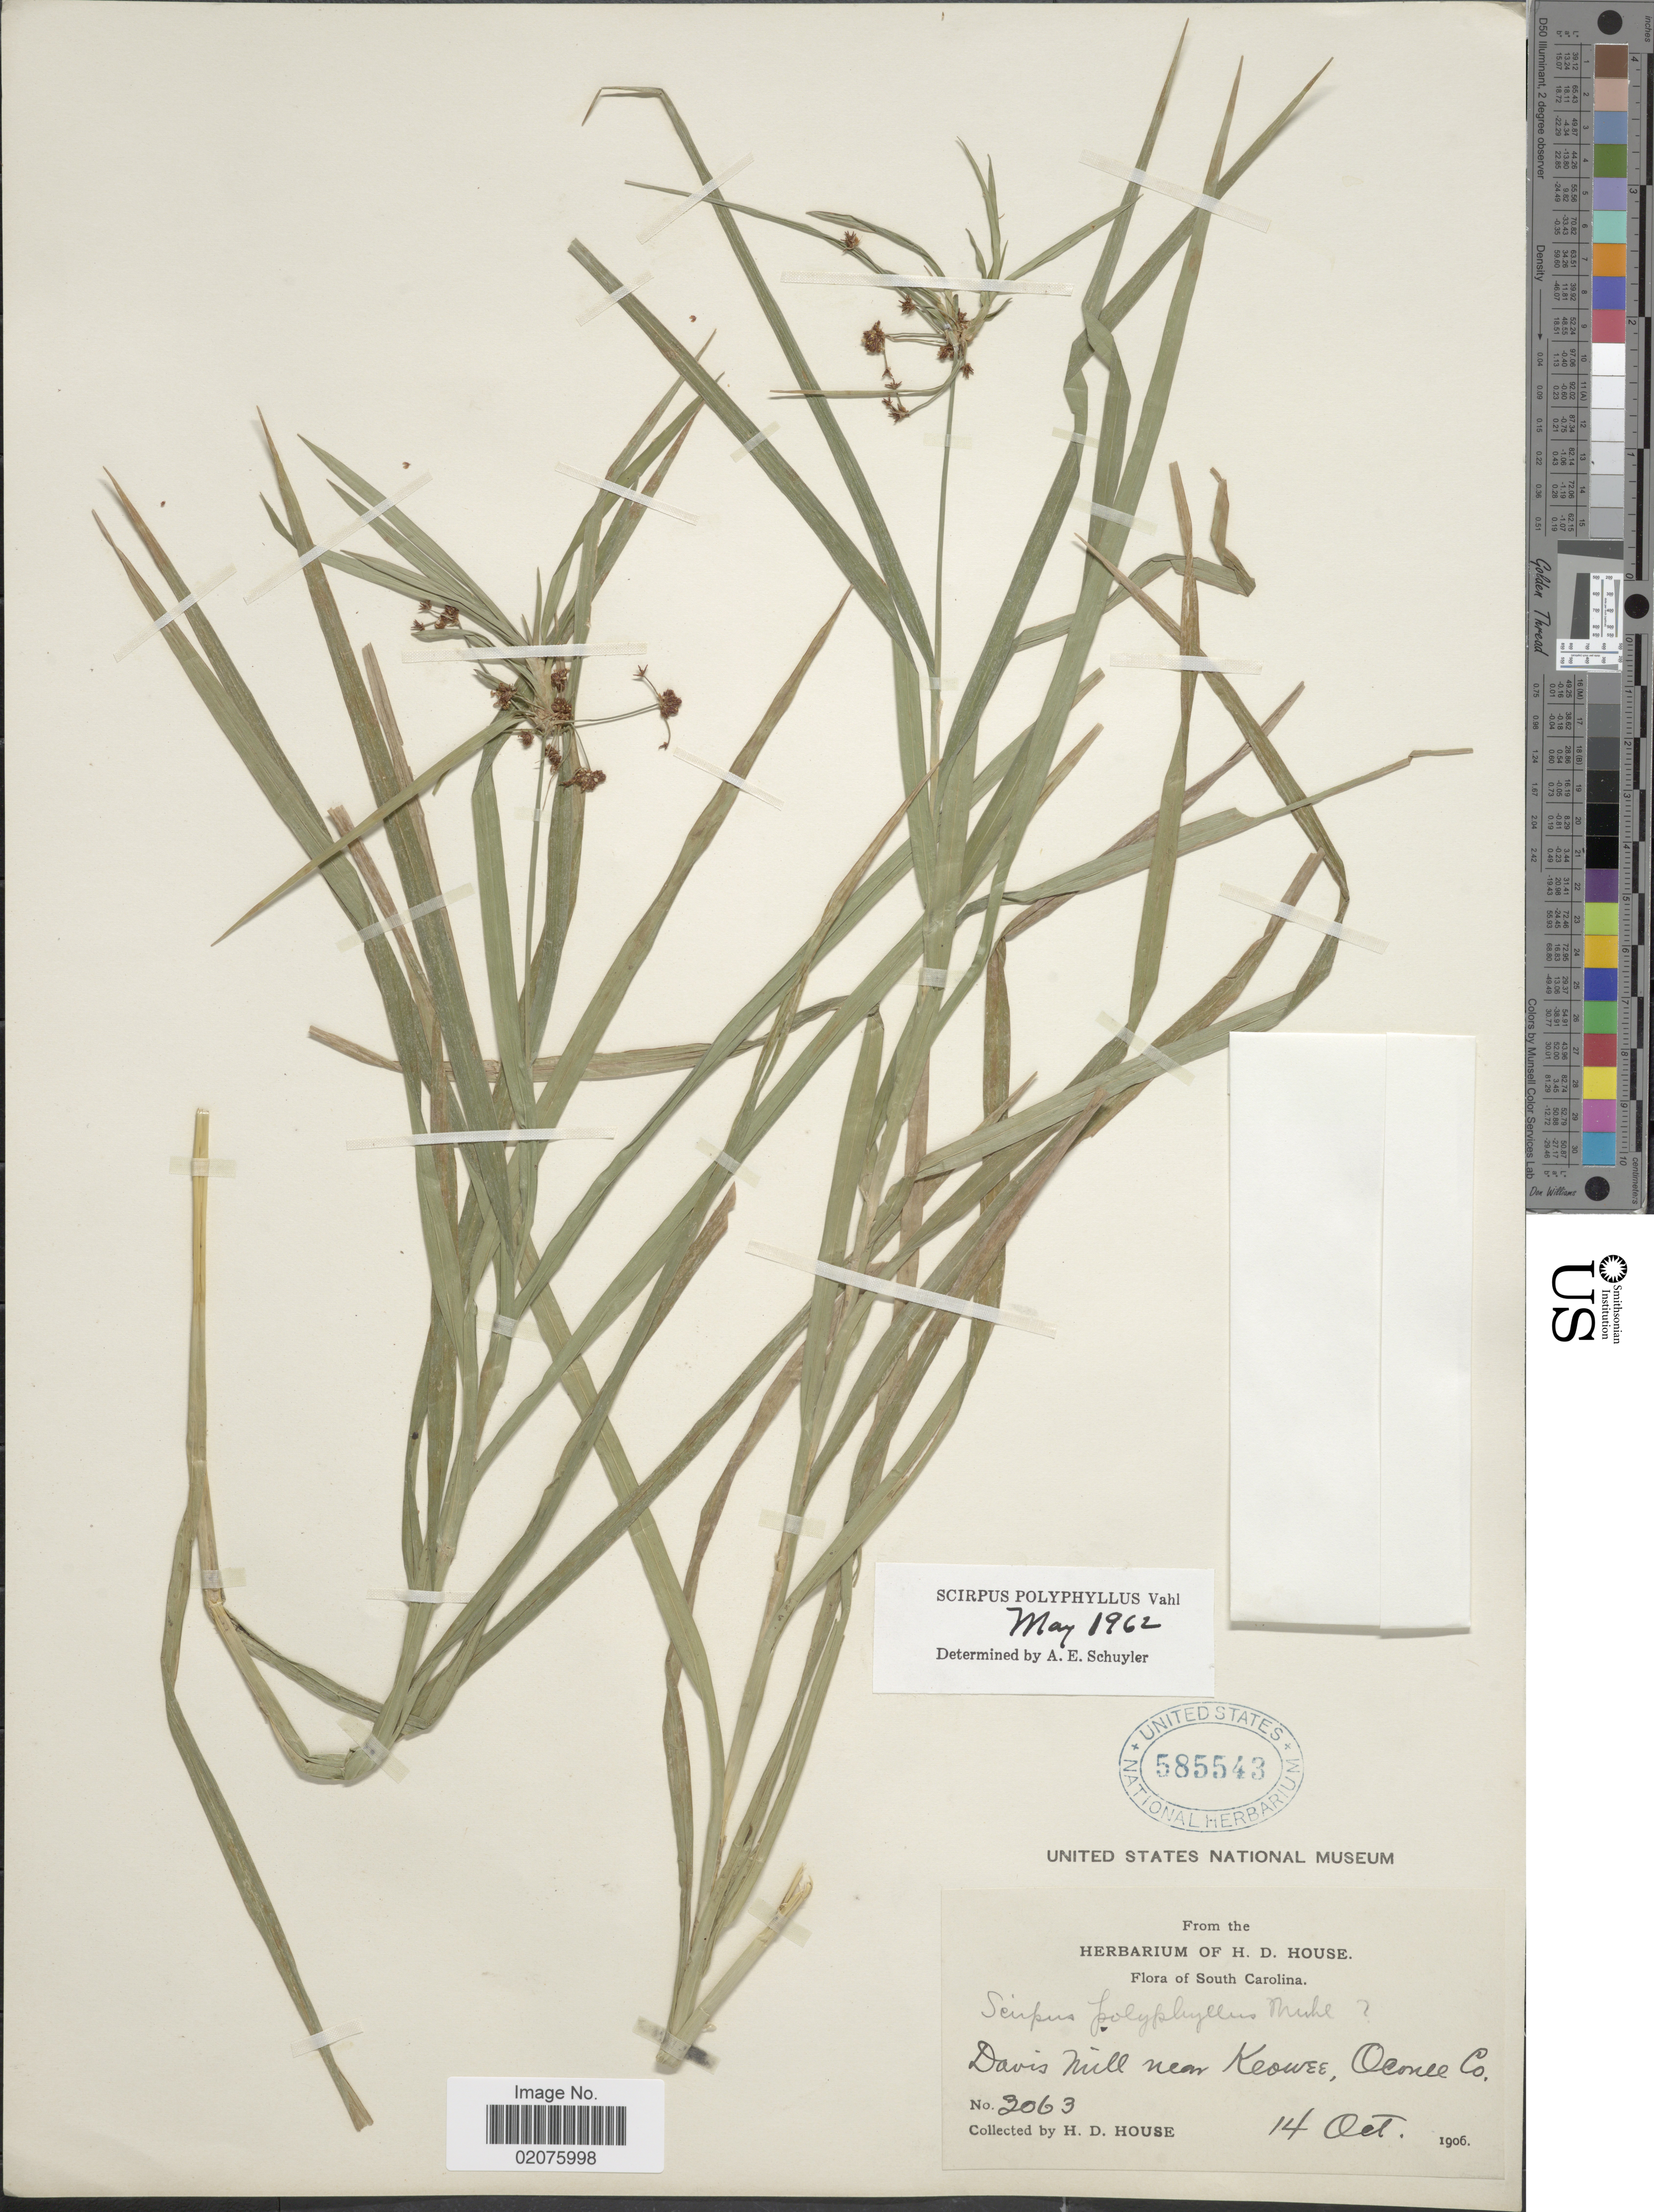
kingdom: Plantae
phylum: Tracheophyta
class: Liliopsida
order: Poales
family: Cyperaceae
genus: Scirpus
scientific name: Scirpus polyphyllus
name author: Vahl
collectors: H. D. House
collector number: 3063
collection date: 1906-10-14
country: United States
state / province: South Carolina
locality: Davis Mill near Keowee, Vconee Co.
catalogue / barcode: US 585543